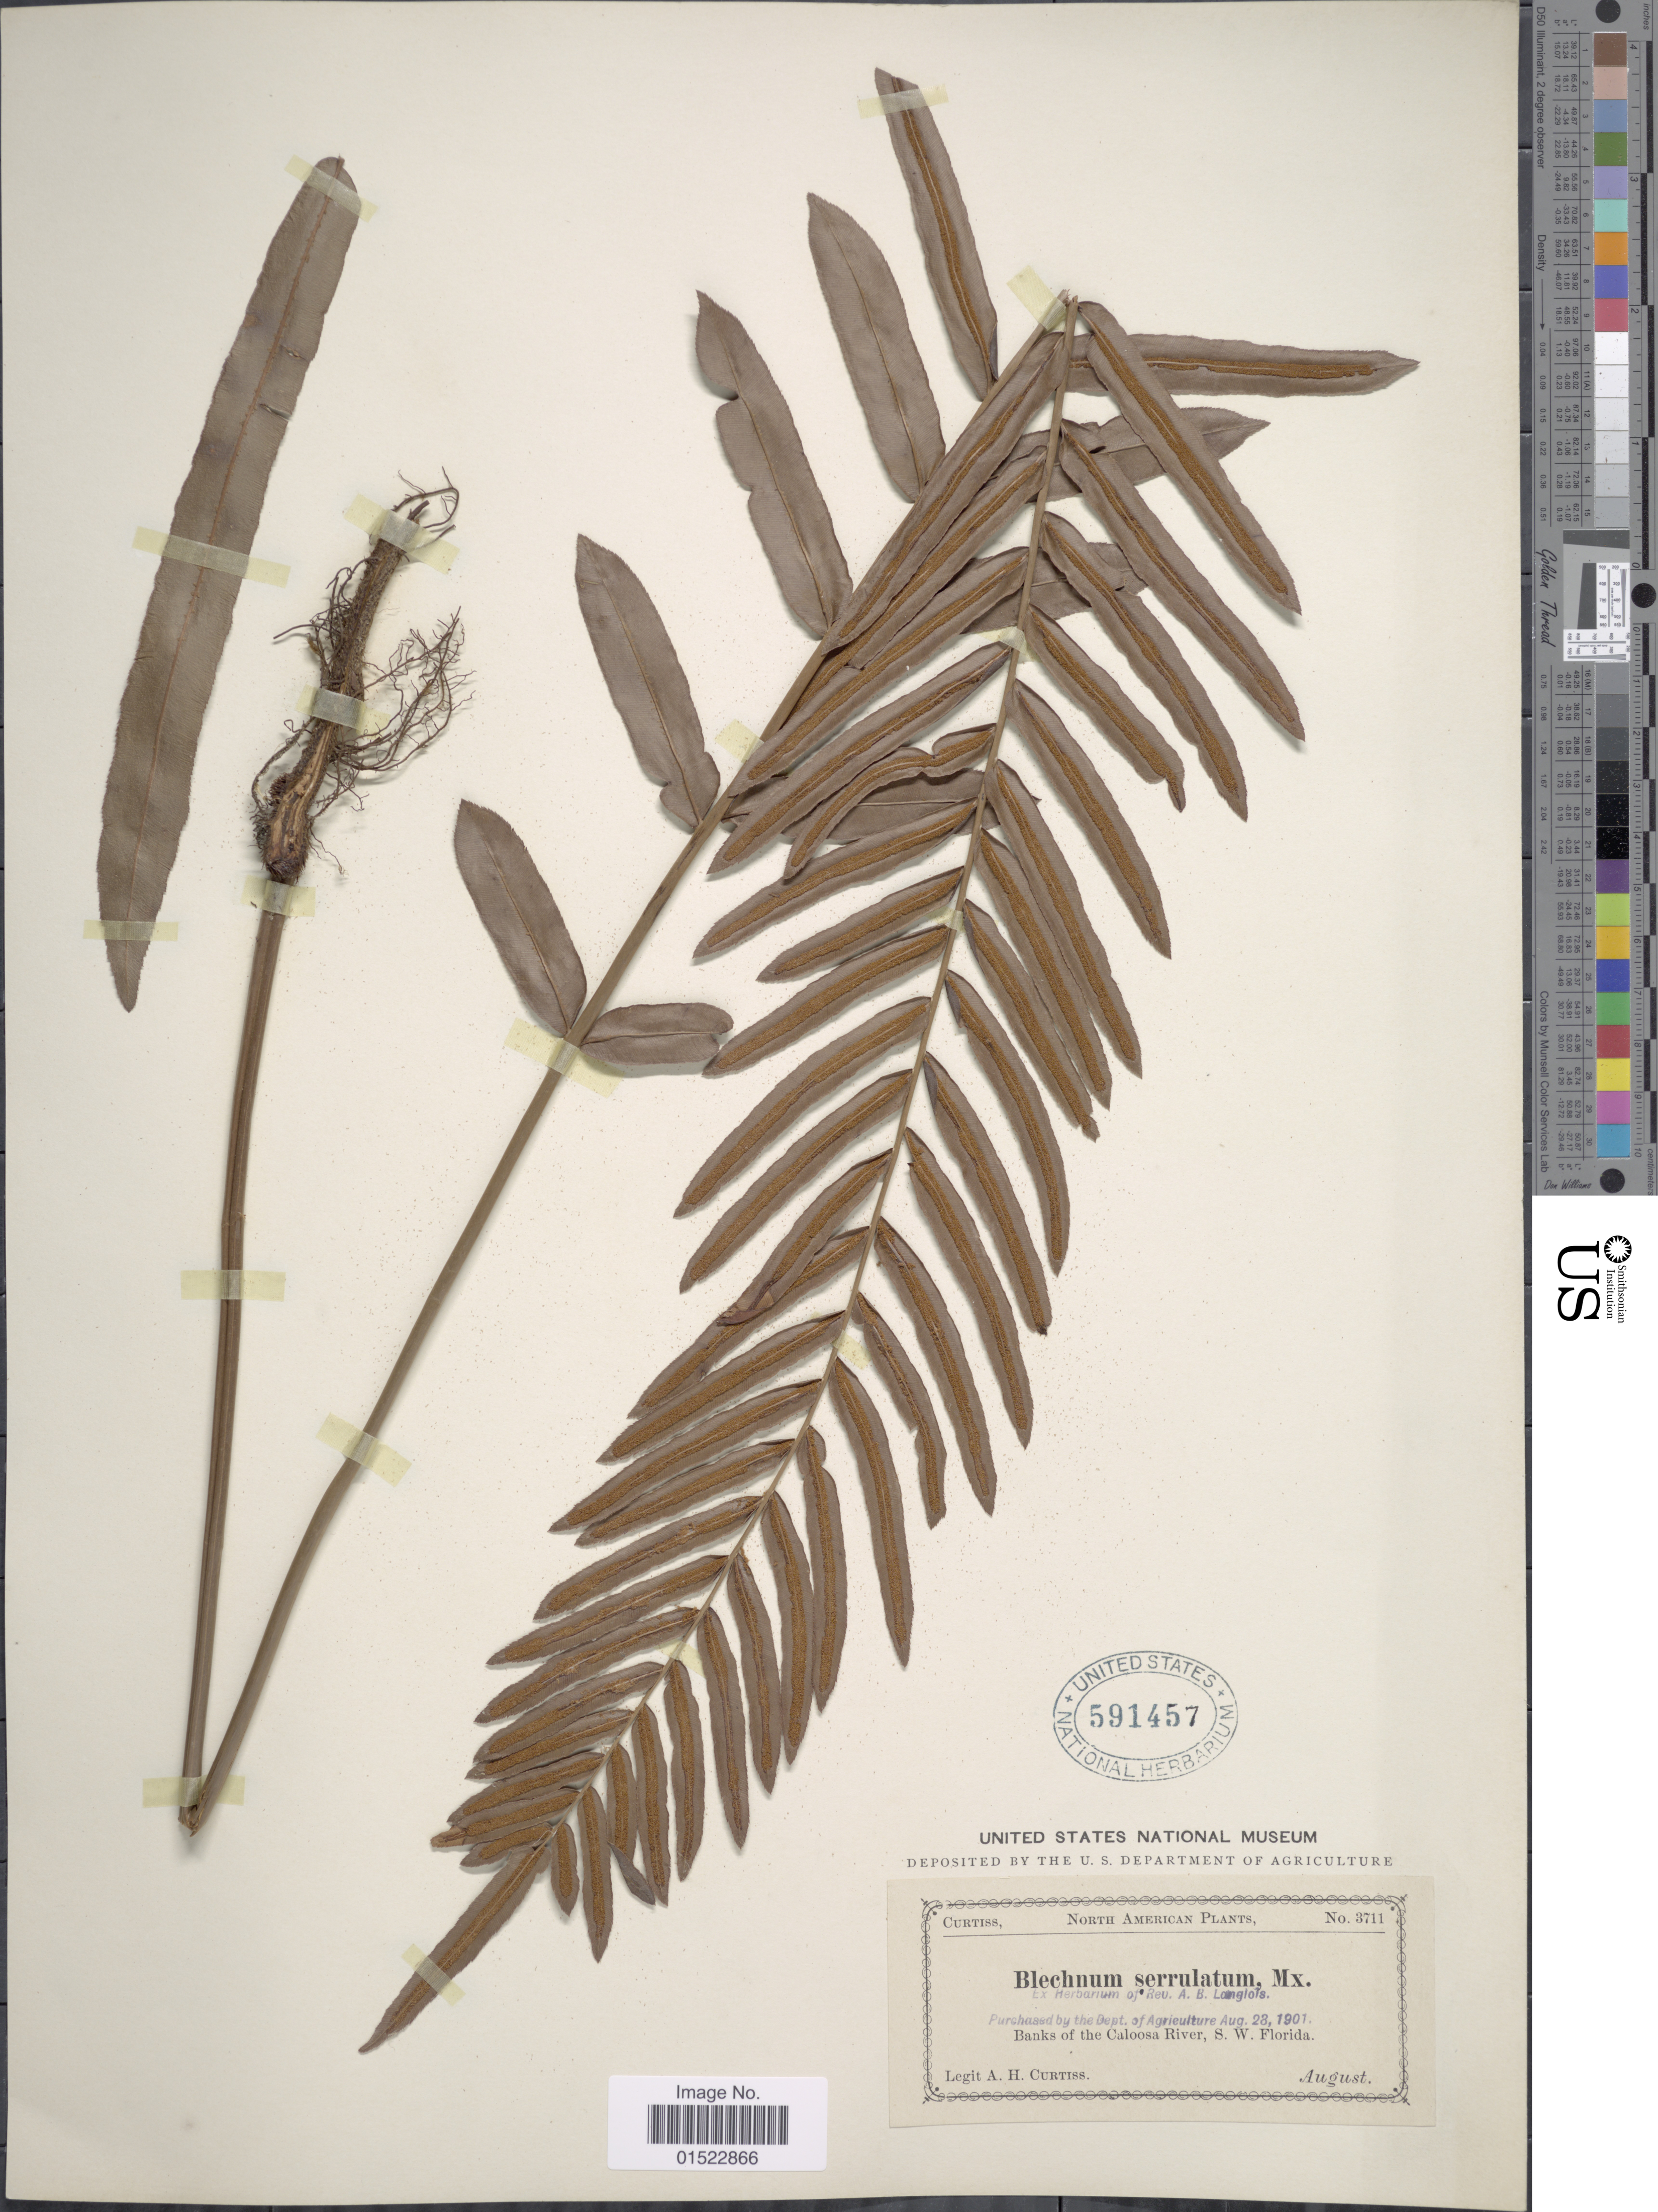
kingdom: Plantae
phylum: Tracheophyta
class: Polypodiopsida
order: Polypodiales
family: Blechnaceae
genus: Telmatoblechnum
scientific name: Telmatoblechnum serrulatum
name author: (Rich.) Perrie et al.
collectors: A. H. Curtiss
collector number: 3711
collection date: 1901-08-28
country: United States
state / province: Florida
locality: Banks of the Caloosa River, S.W. Florida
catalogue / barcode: US 591457